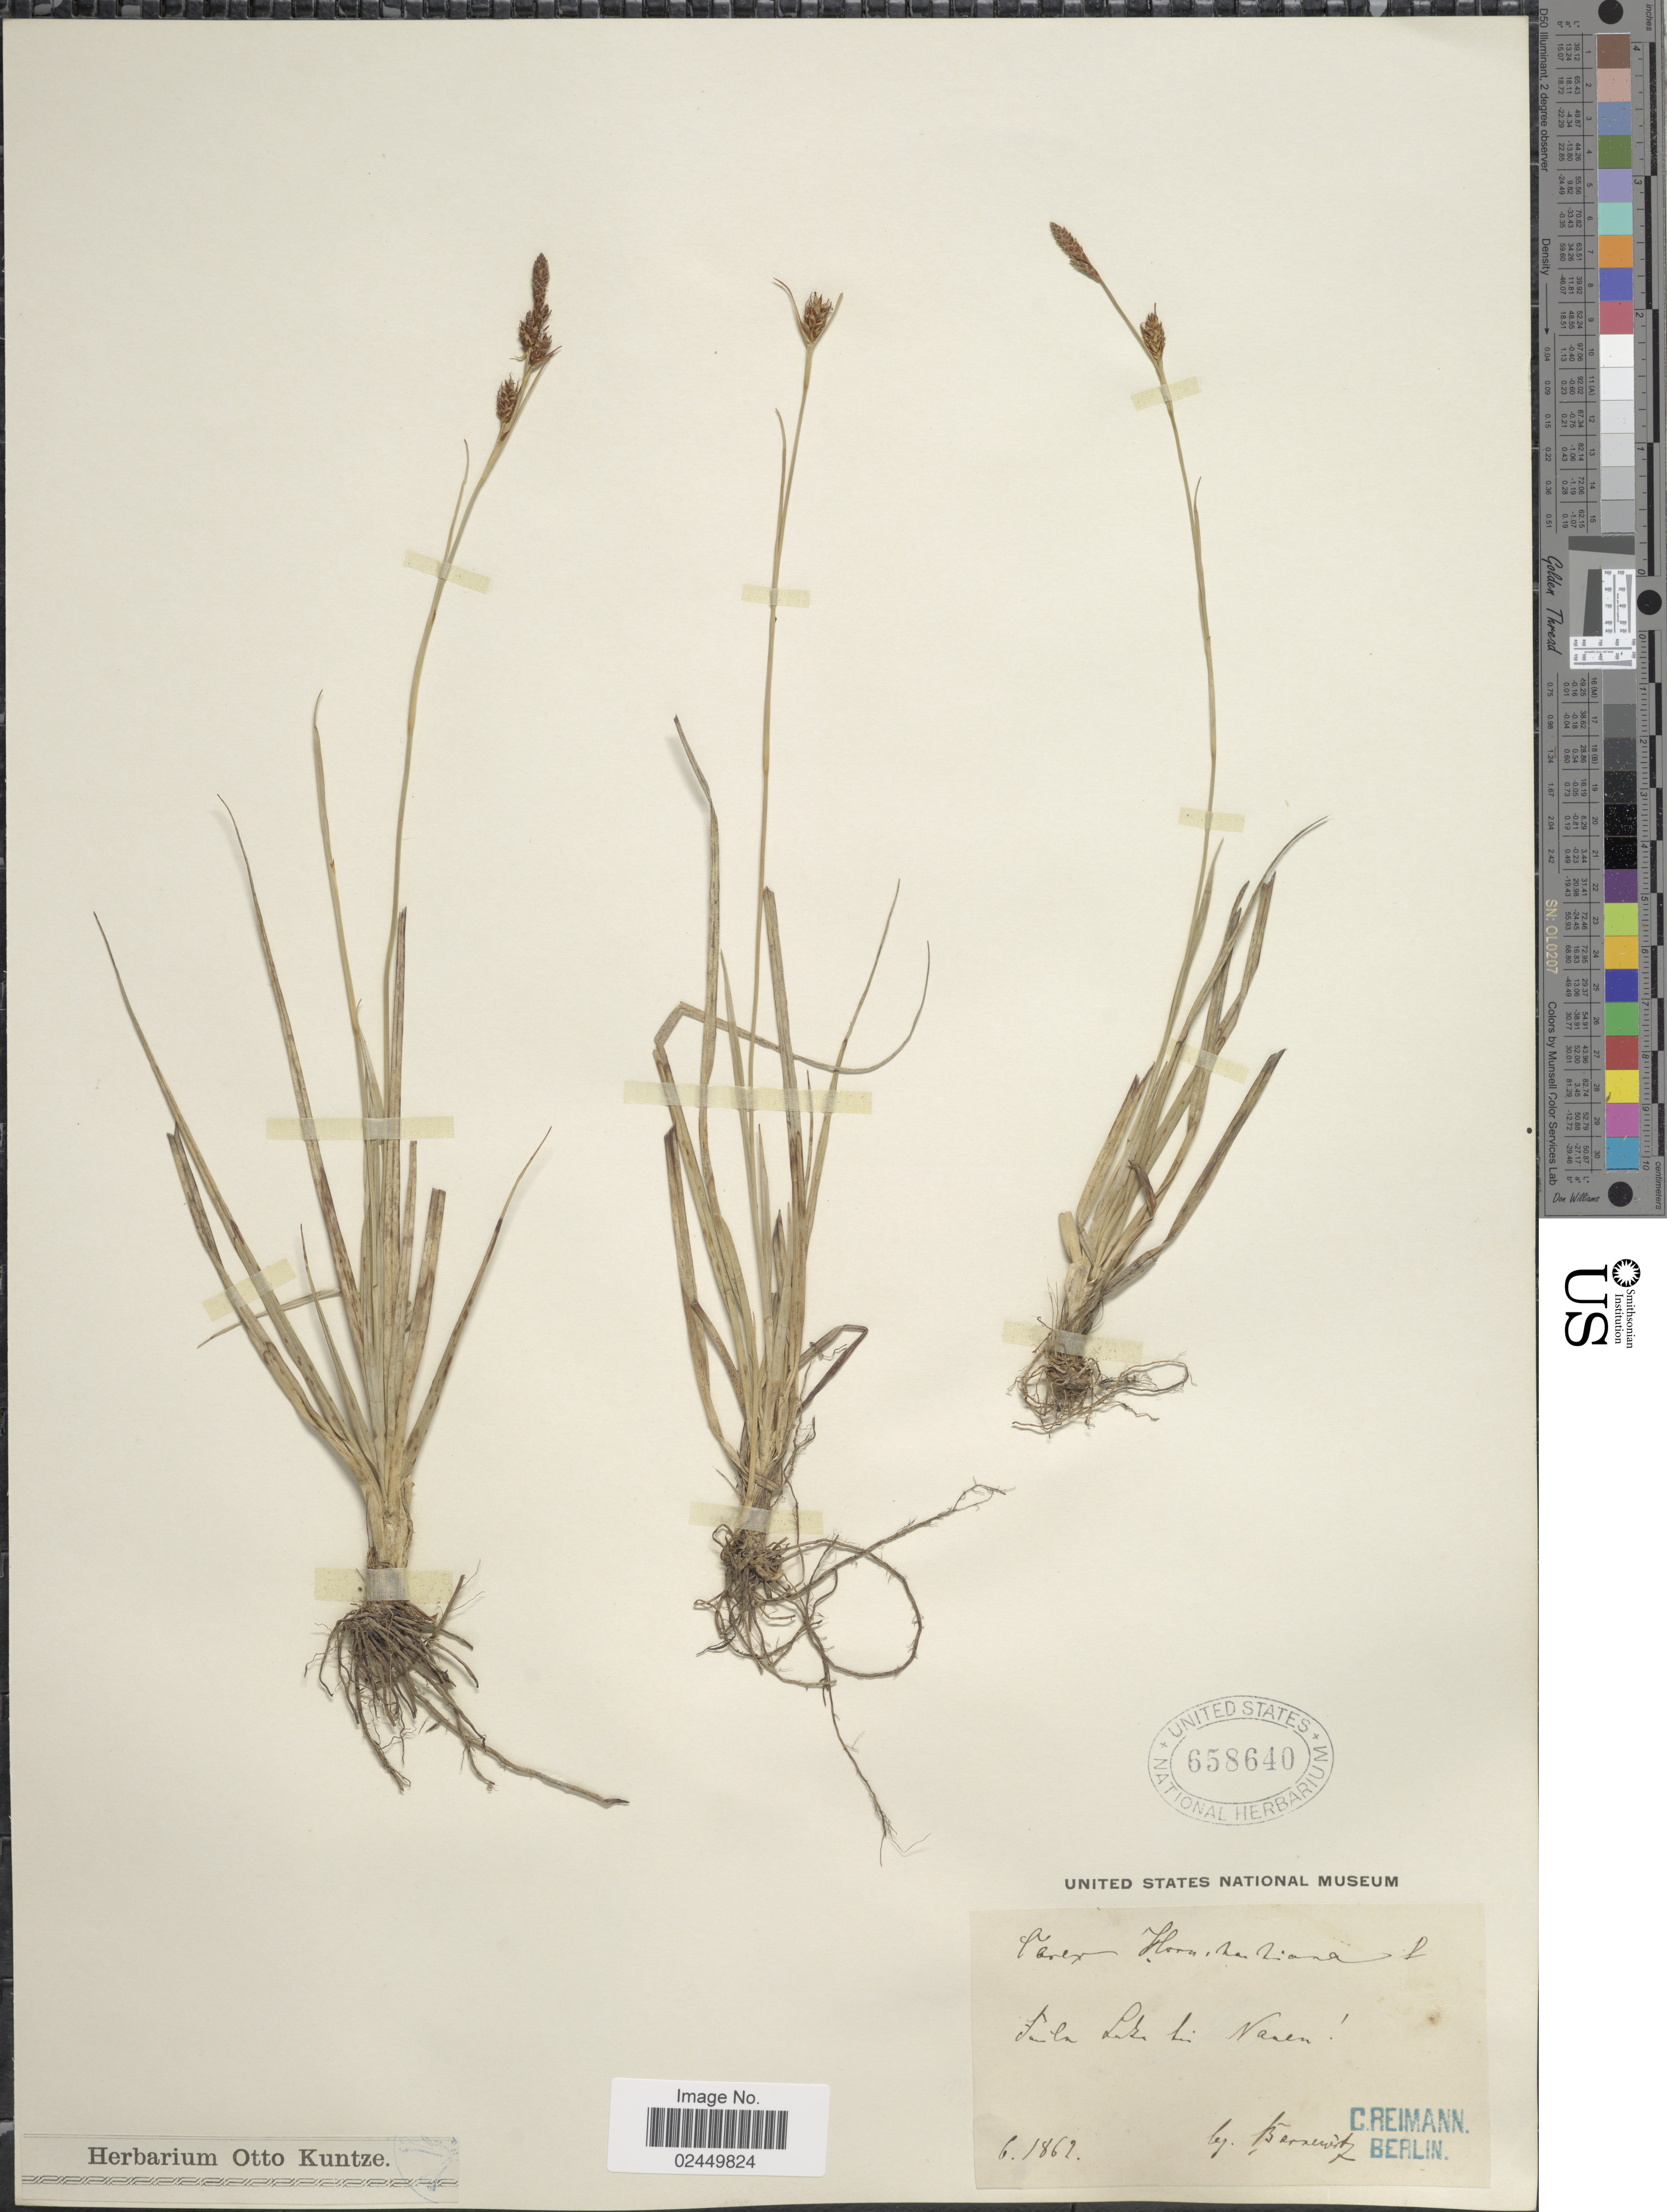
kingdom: Plantae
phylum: Tracheophyta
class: Liliopsida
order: Poales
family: Cyperaceae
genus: Carex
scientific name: Carex hostiana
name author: DC.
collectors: Bernewitz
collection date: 1862-06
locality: Faila Lutze bei Vanen [interpreted]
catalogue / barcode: US 658640